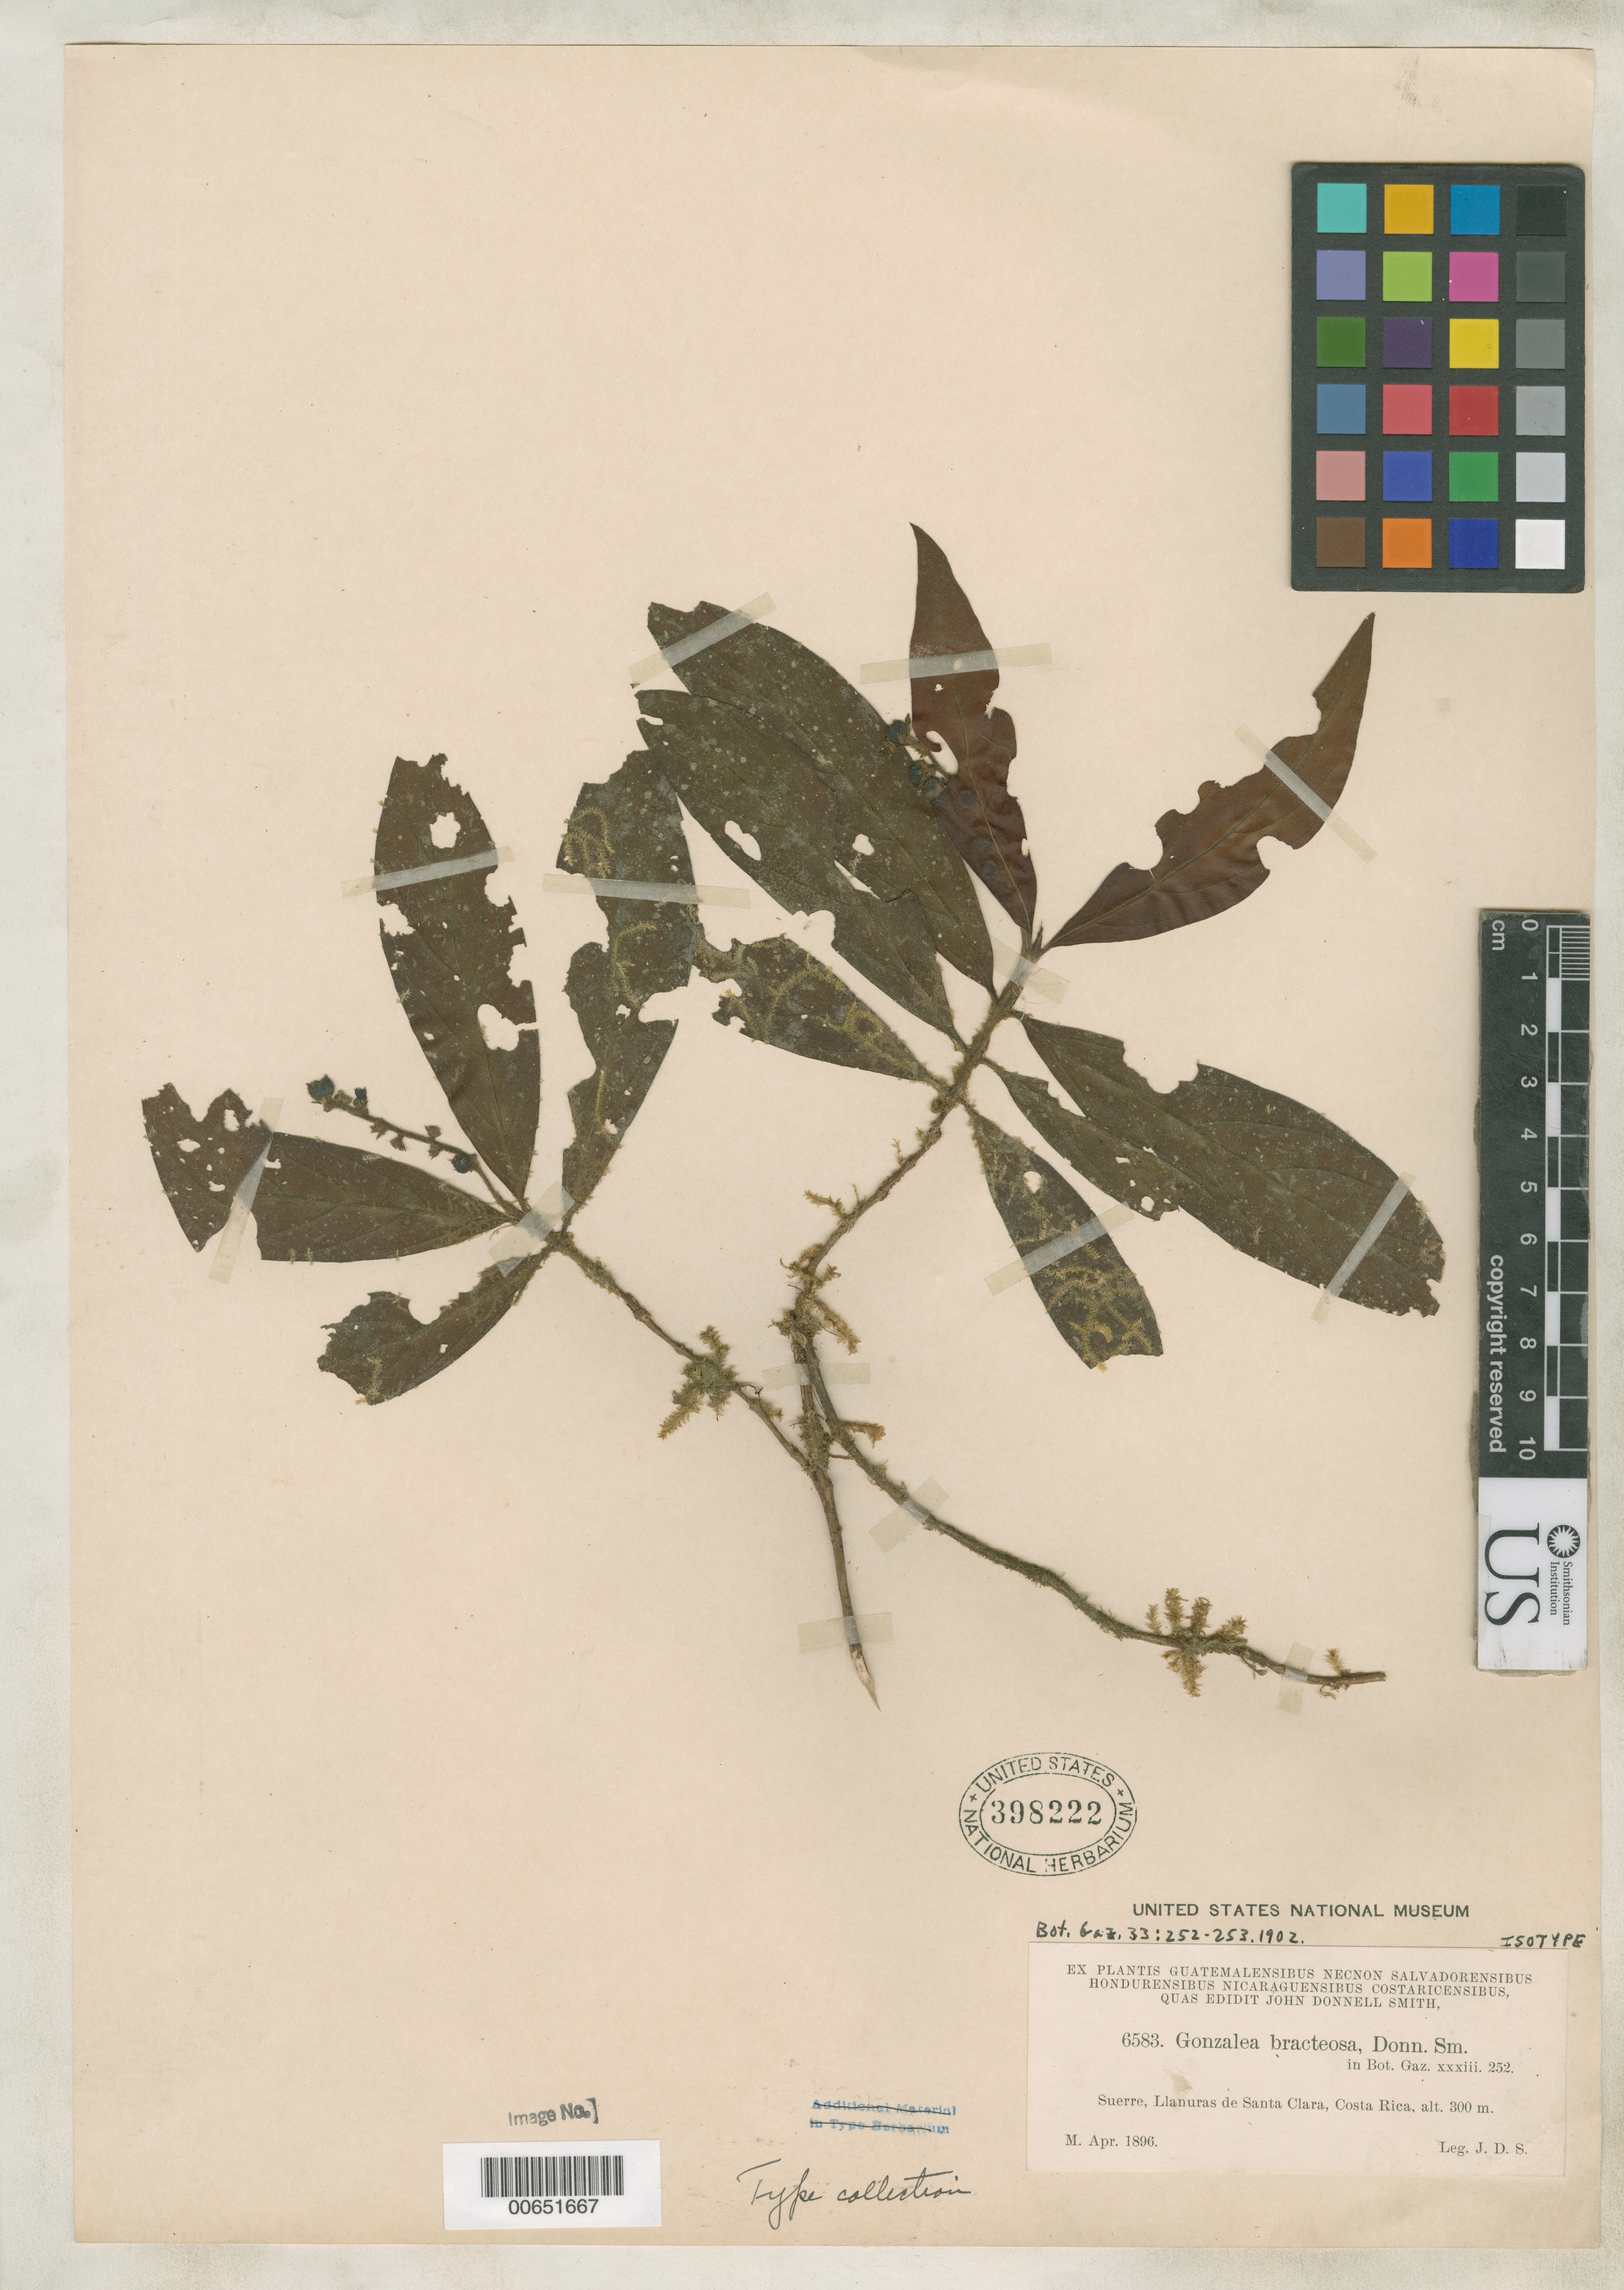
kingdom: Plantae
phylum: Tracheophyta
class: Magnoliopsida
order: Gentianales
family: Rubiaceae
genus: Gonzalea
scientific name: Gonzalea bracteosa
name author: Donn. Sm.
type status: Type Collection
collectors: J. Donnell Smith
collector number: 6583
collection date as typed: Apr 1896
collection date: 1896-04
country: Costa Rica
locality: Suerre, Llanuras de Santa Clara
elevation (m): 300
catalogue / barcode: US 398222